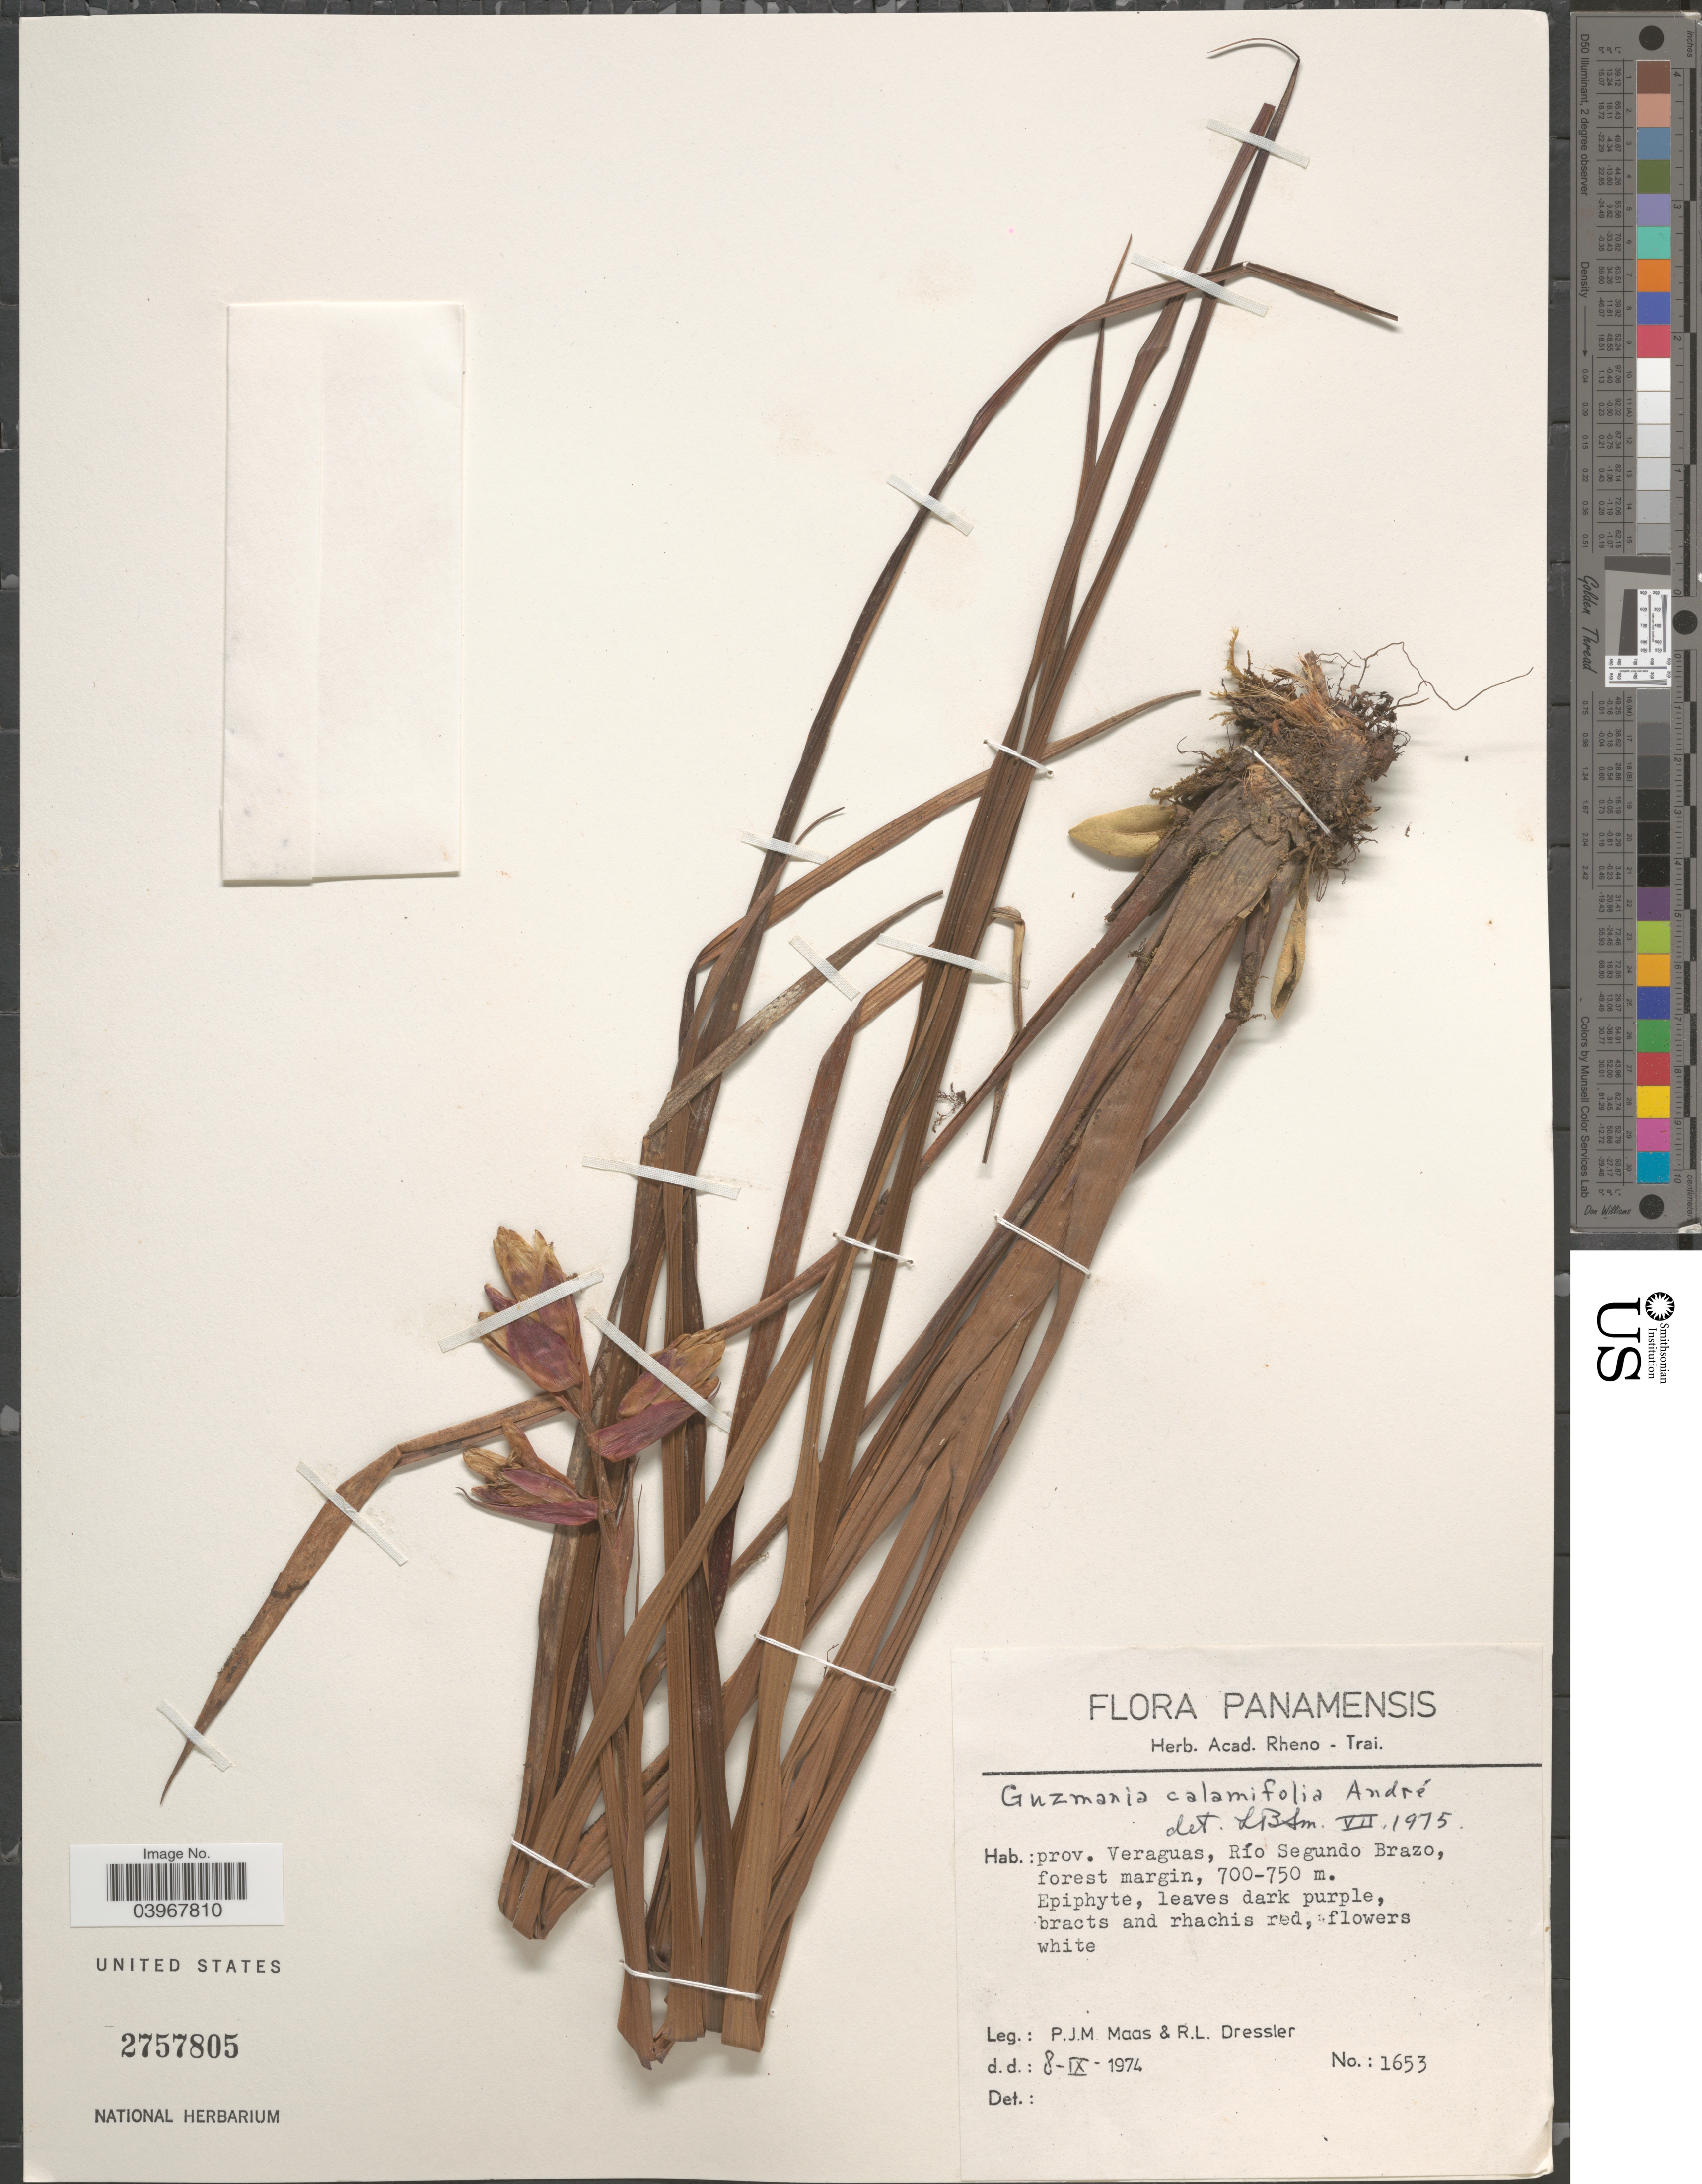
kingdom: Plantae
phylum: Tracheophyta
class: Liliopsida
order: Poales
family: Bromeliaceae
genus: Guzmania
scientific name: Guzmania calamifolia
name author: André ex Mez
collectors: P. Maas & R. Dressler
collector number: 1653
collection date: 1974-09-08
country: Panama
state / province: Veraguas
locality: Río Segundo Brazo, forest margin.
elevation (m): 700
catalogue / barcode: US 2757805